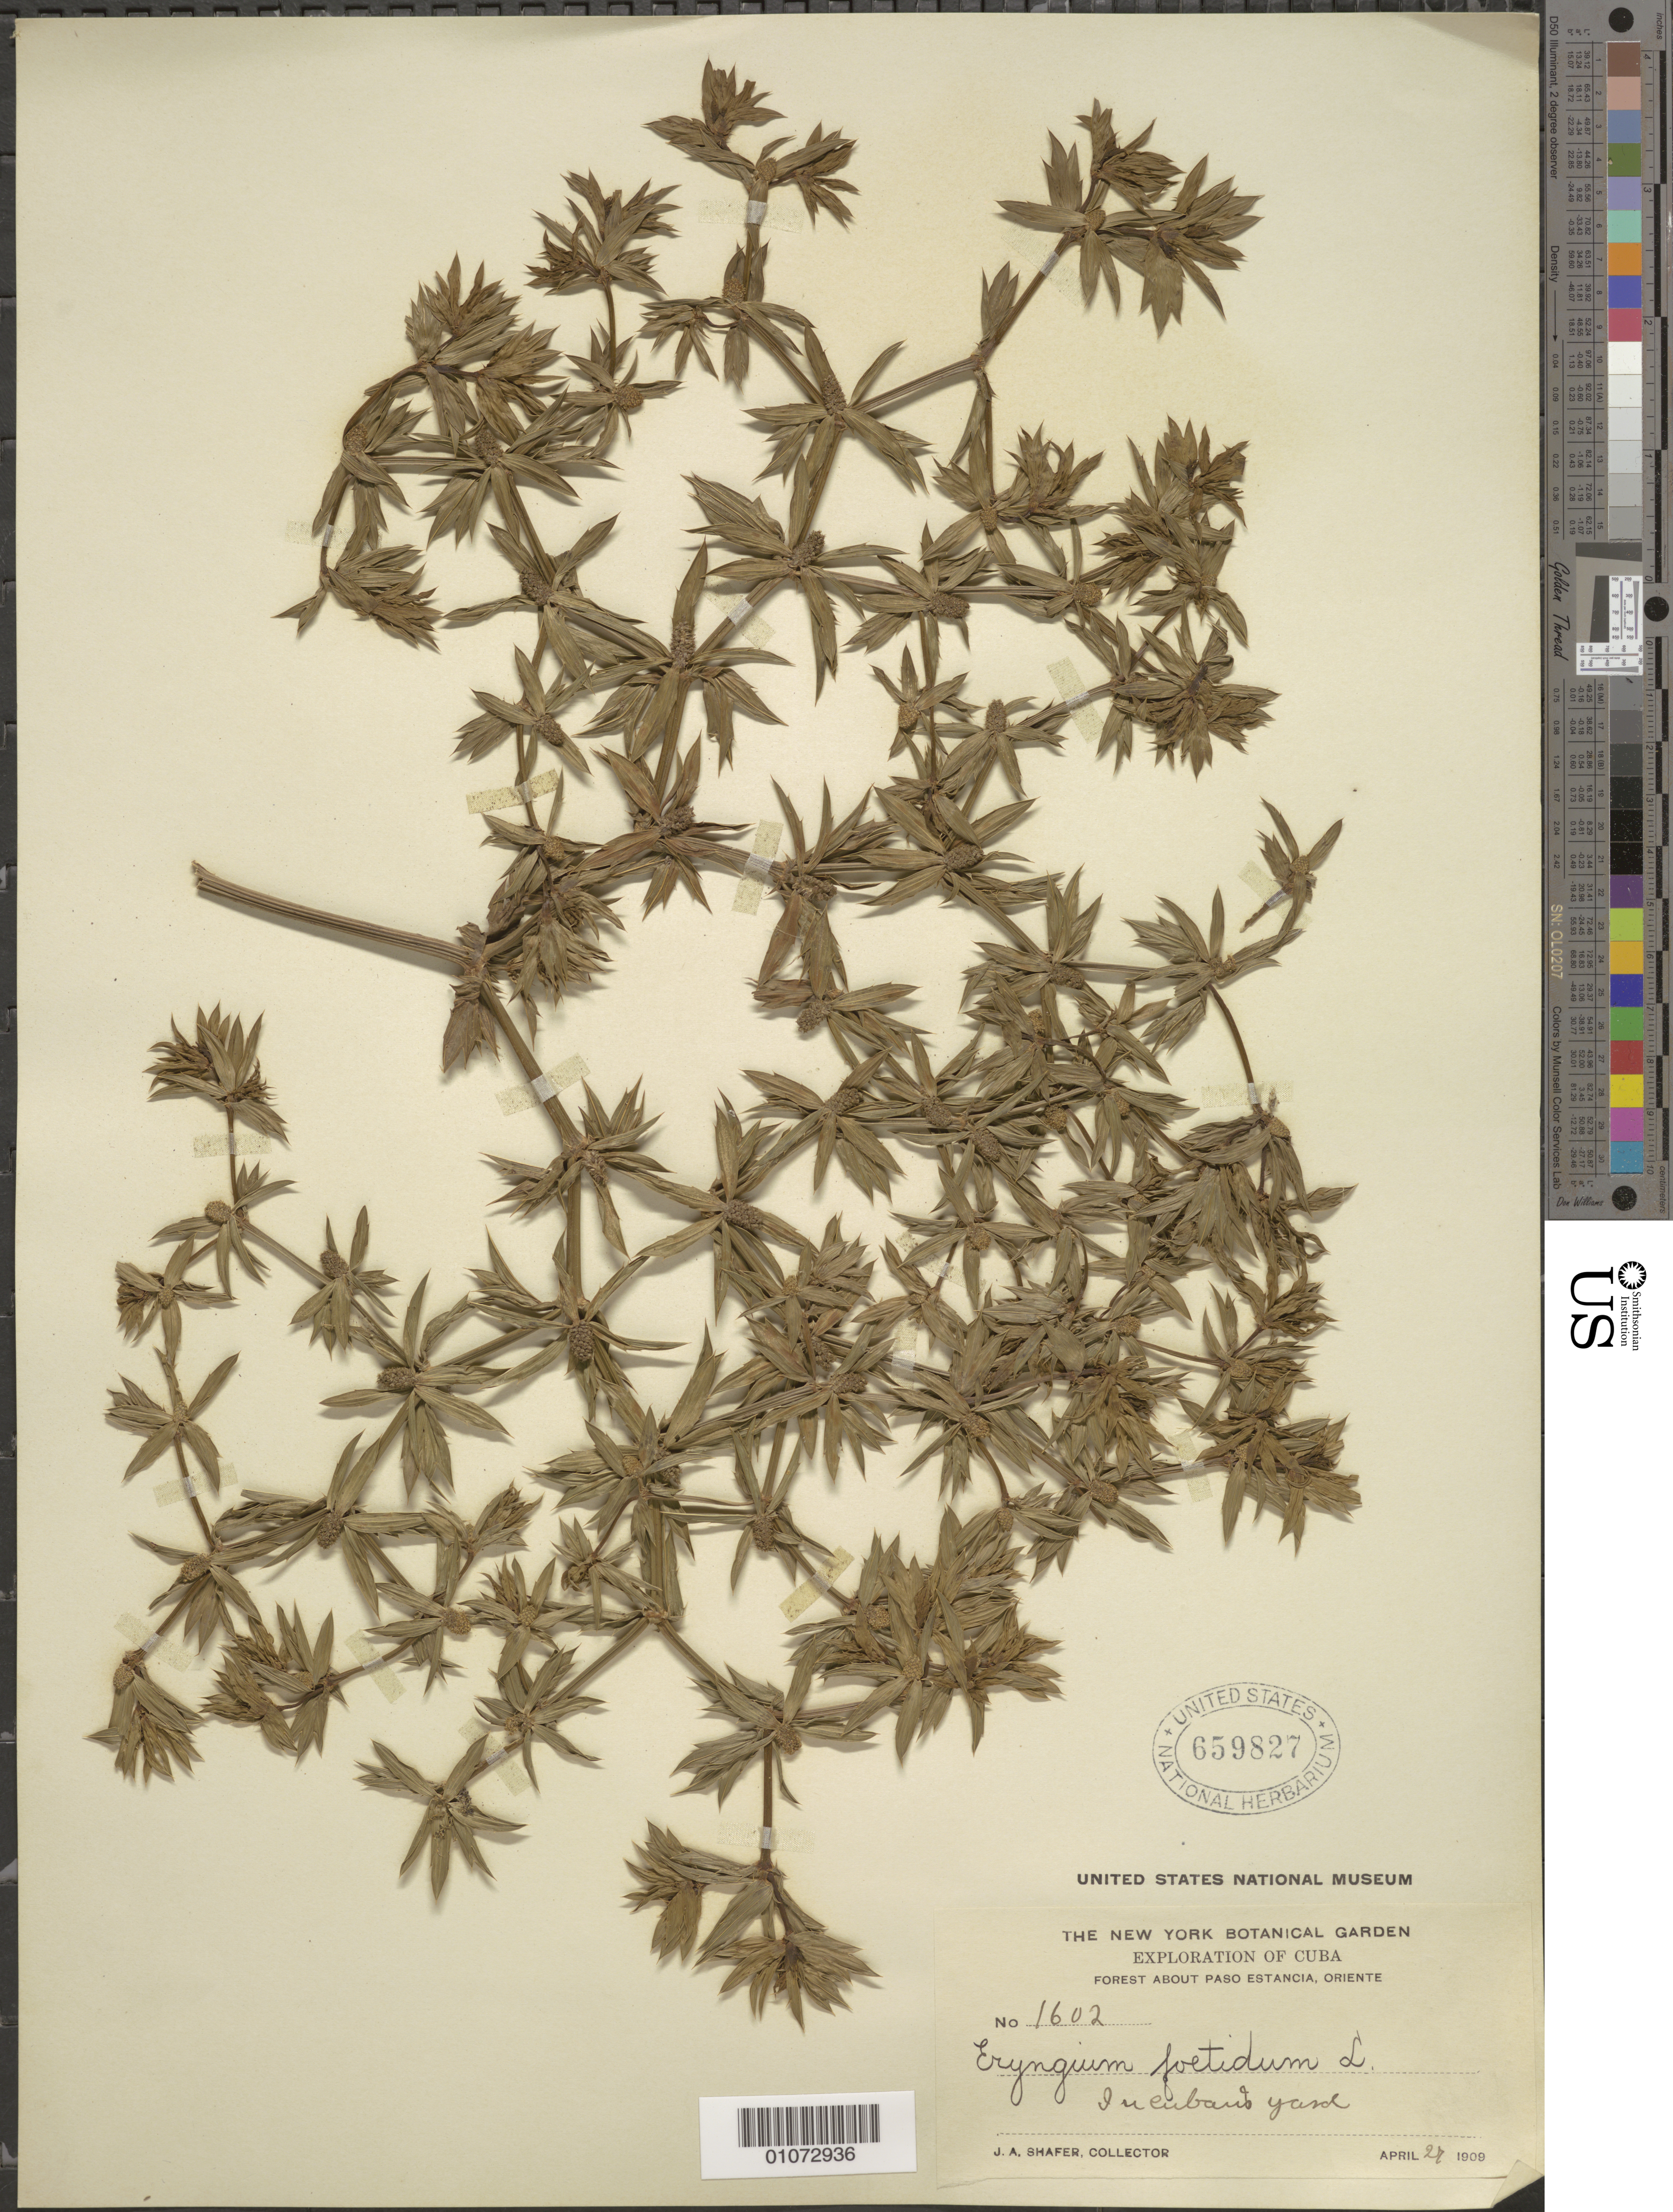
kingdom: Plantae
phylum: Tracheophyta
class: Magnoliopsida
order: Apiales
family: Apiaceae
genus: Eryngium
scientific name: Eryngium foetidum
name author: L.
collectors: J. A. Shafer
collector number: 1602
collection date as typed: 28 Apr 1909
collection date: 1909-04-28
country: Cuba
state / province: Granma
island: Cuba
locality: Forest about Paso Estancia In Cubano yard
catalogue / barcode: US 659827